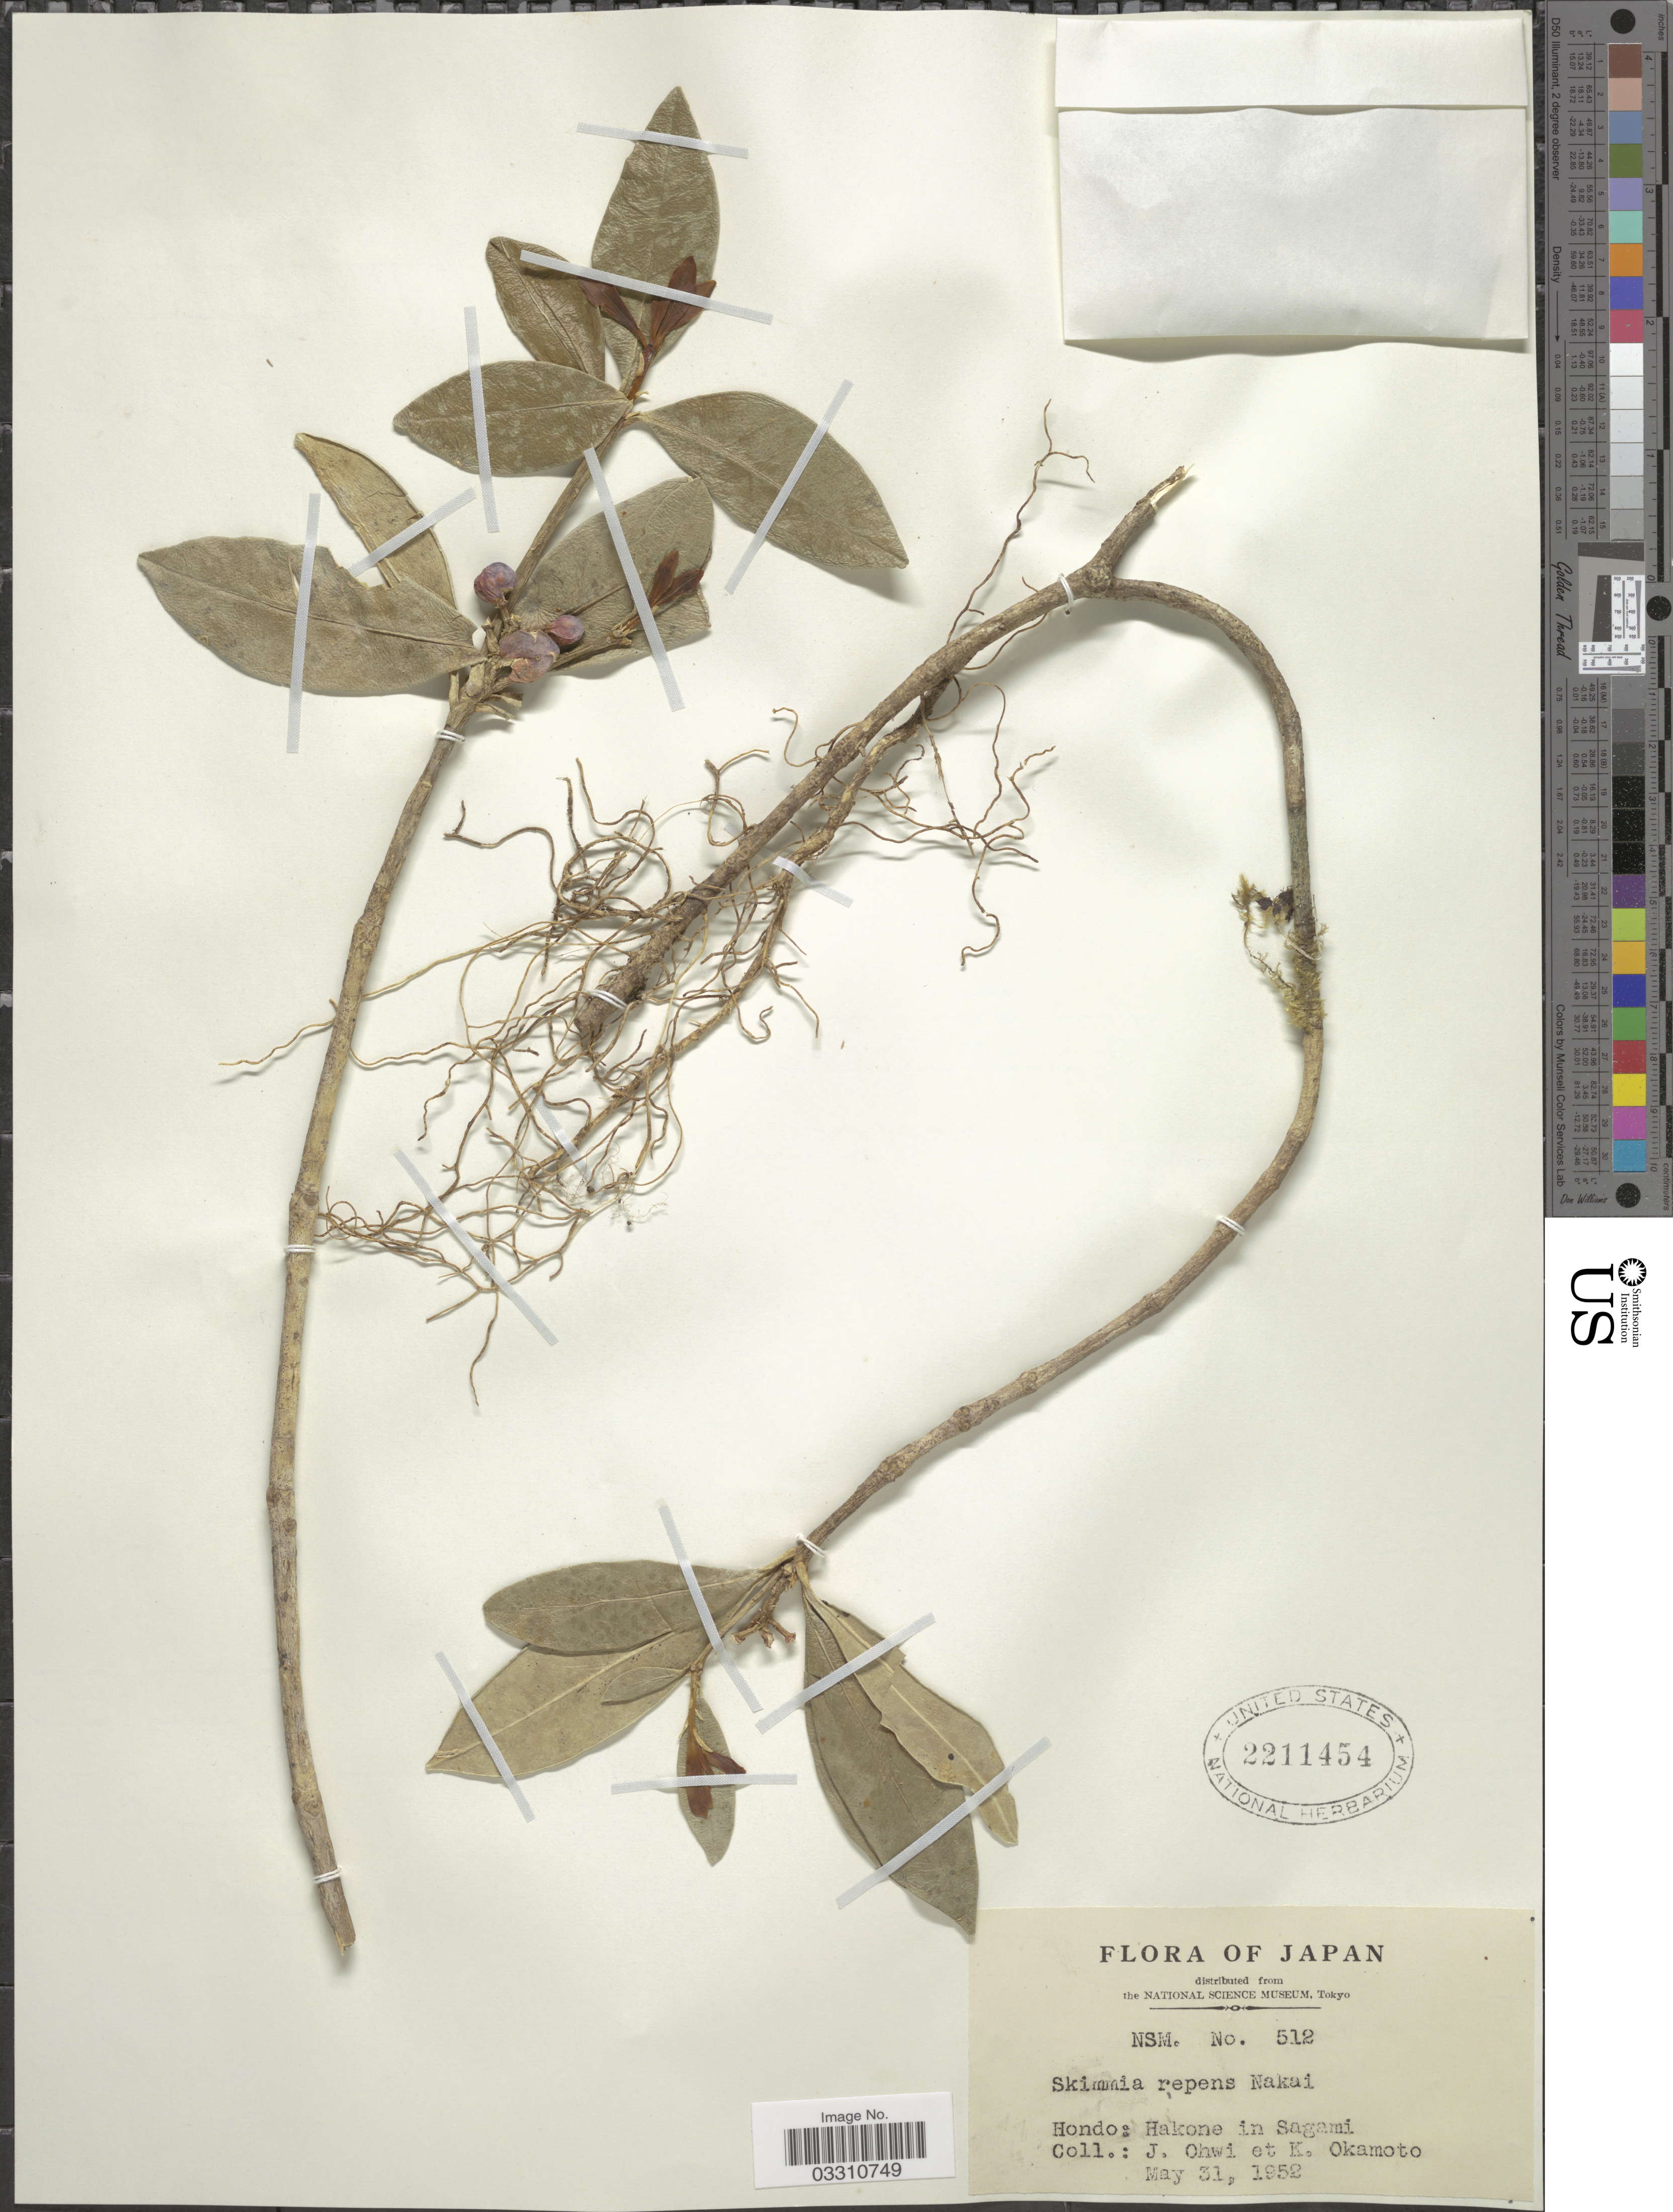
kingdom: Plantae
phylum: Tracheophyta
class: Magnoliopsida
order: Sapindales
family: Rutaceae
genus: Skimmia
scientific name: Skimmia repens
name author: Nakai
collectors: J. Ohwi & K. Okamoto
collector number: NSM512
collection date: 1952-05-31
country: Japan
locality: Hondo: Hakone in Sagami.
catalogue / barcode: US 2211454